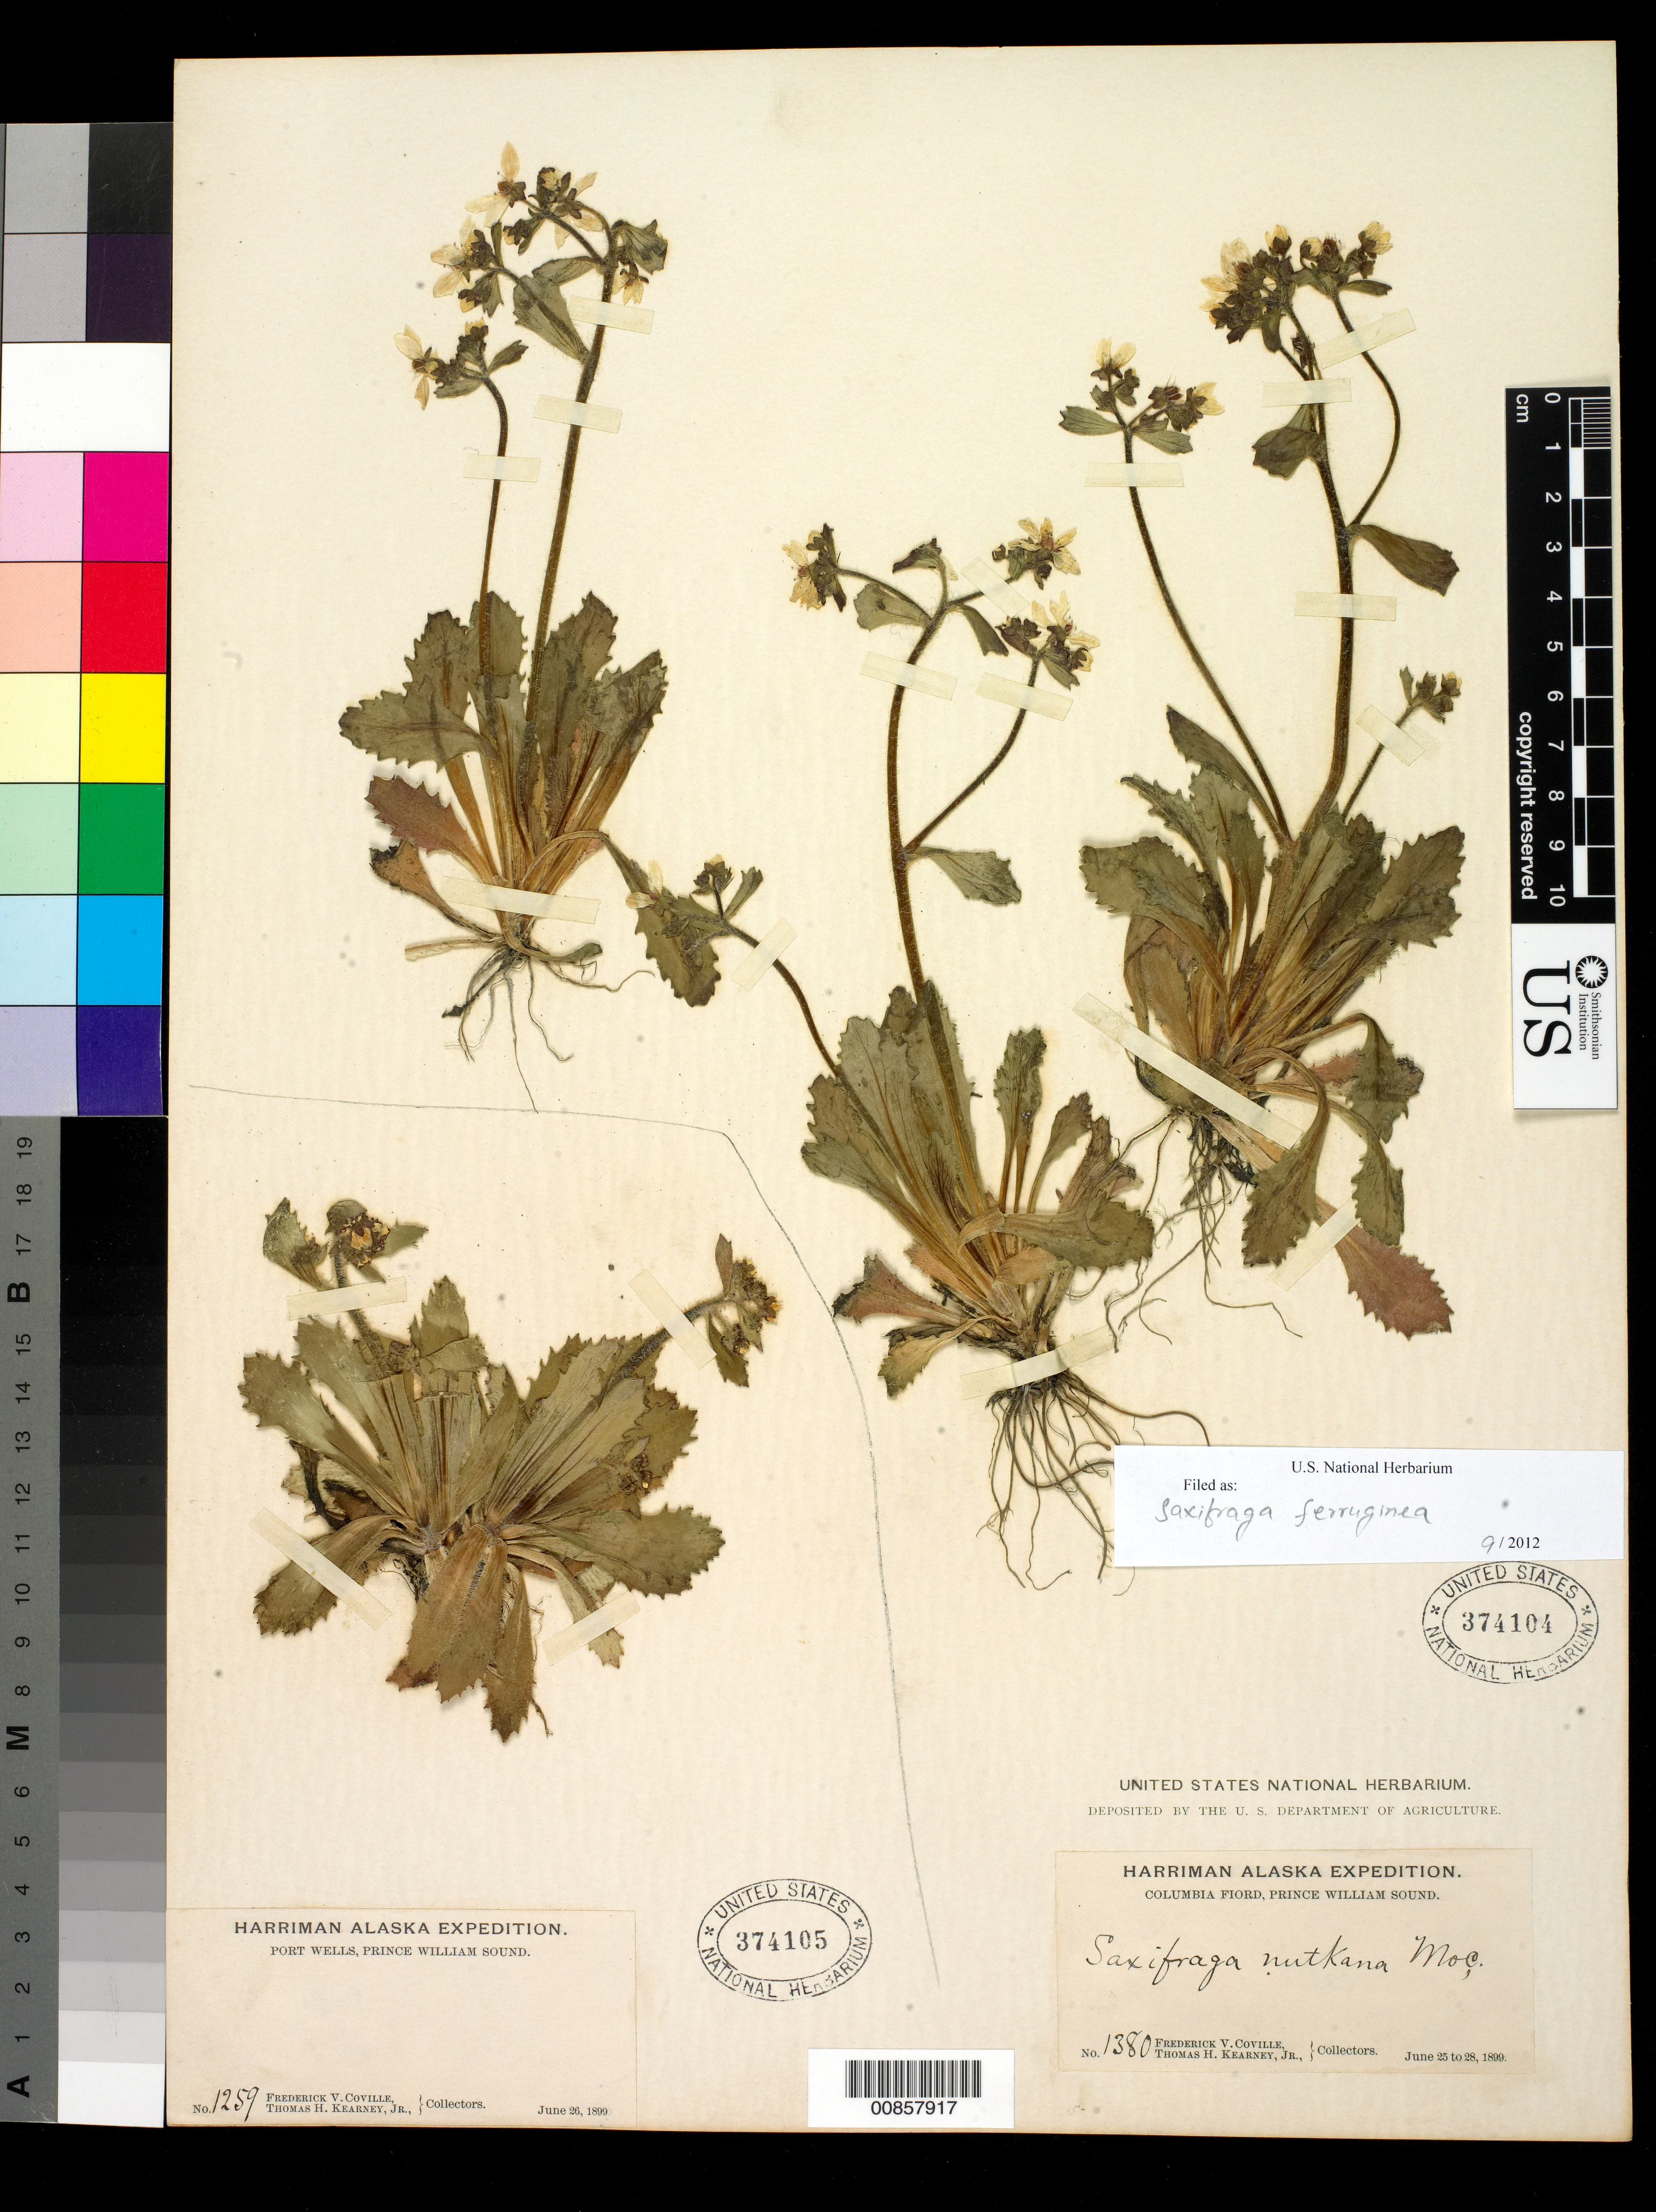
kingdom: Plantae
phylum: Tracheophyta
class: Magnoliopsida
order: Saxifragales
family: Saxifragaceae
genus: Micranthes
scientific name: Micranthes ferruginea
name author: (Graham) Brouillet & Gornall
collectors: F. V. Coville & T. H. Kearney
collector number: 1380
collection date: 1899-06-25/1899-06-28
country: United States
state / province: Alaska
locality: Columbia Fiord, Prince William Sound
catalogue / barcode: US 374104